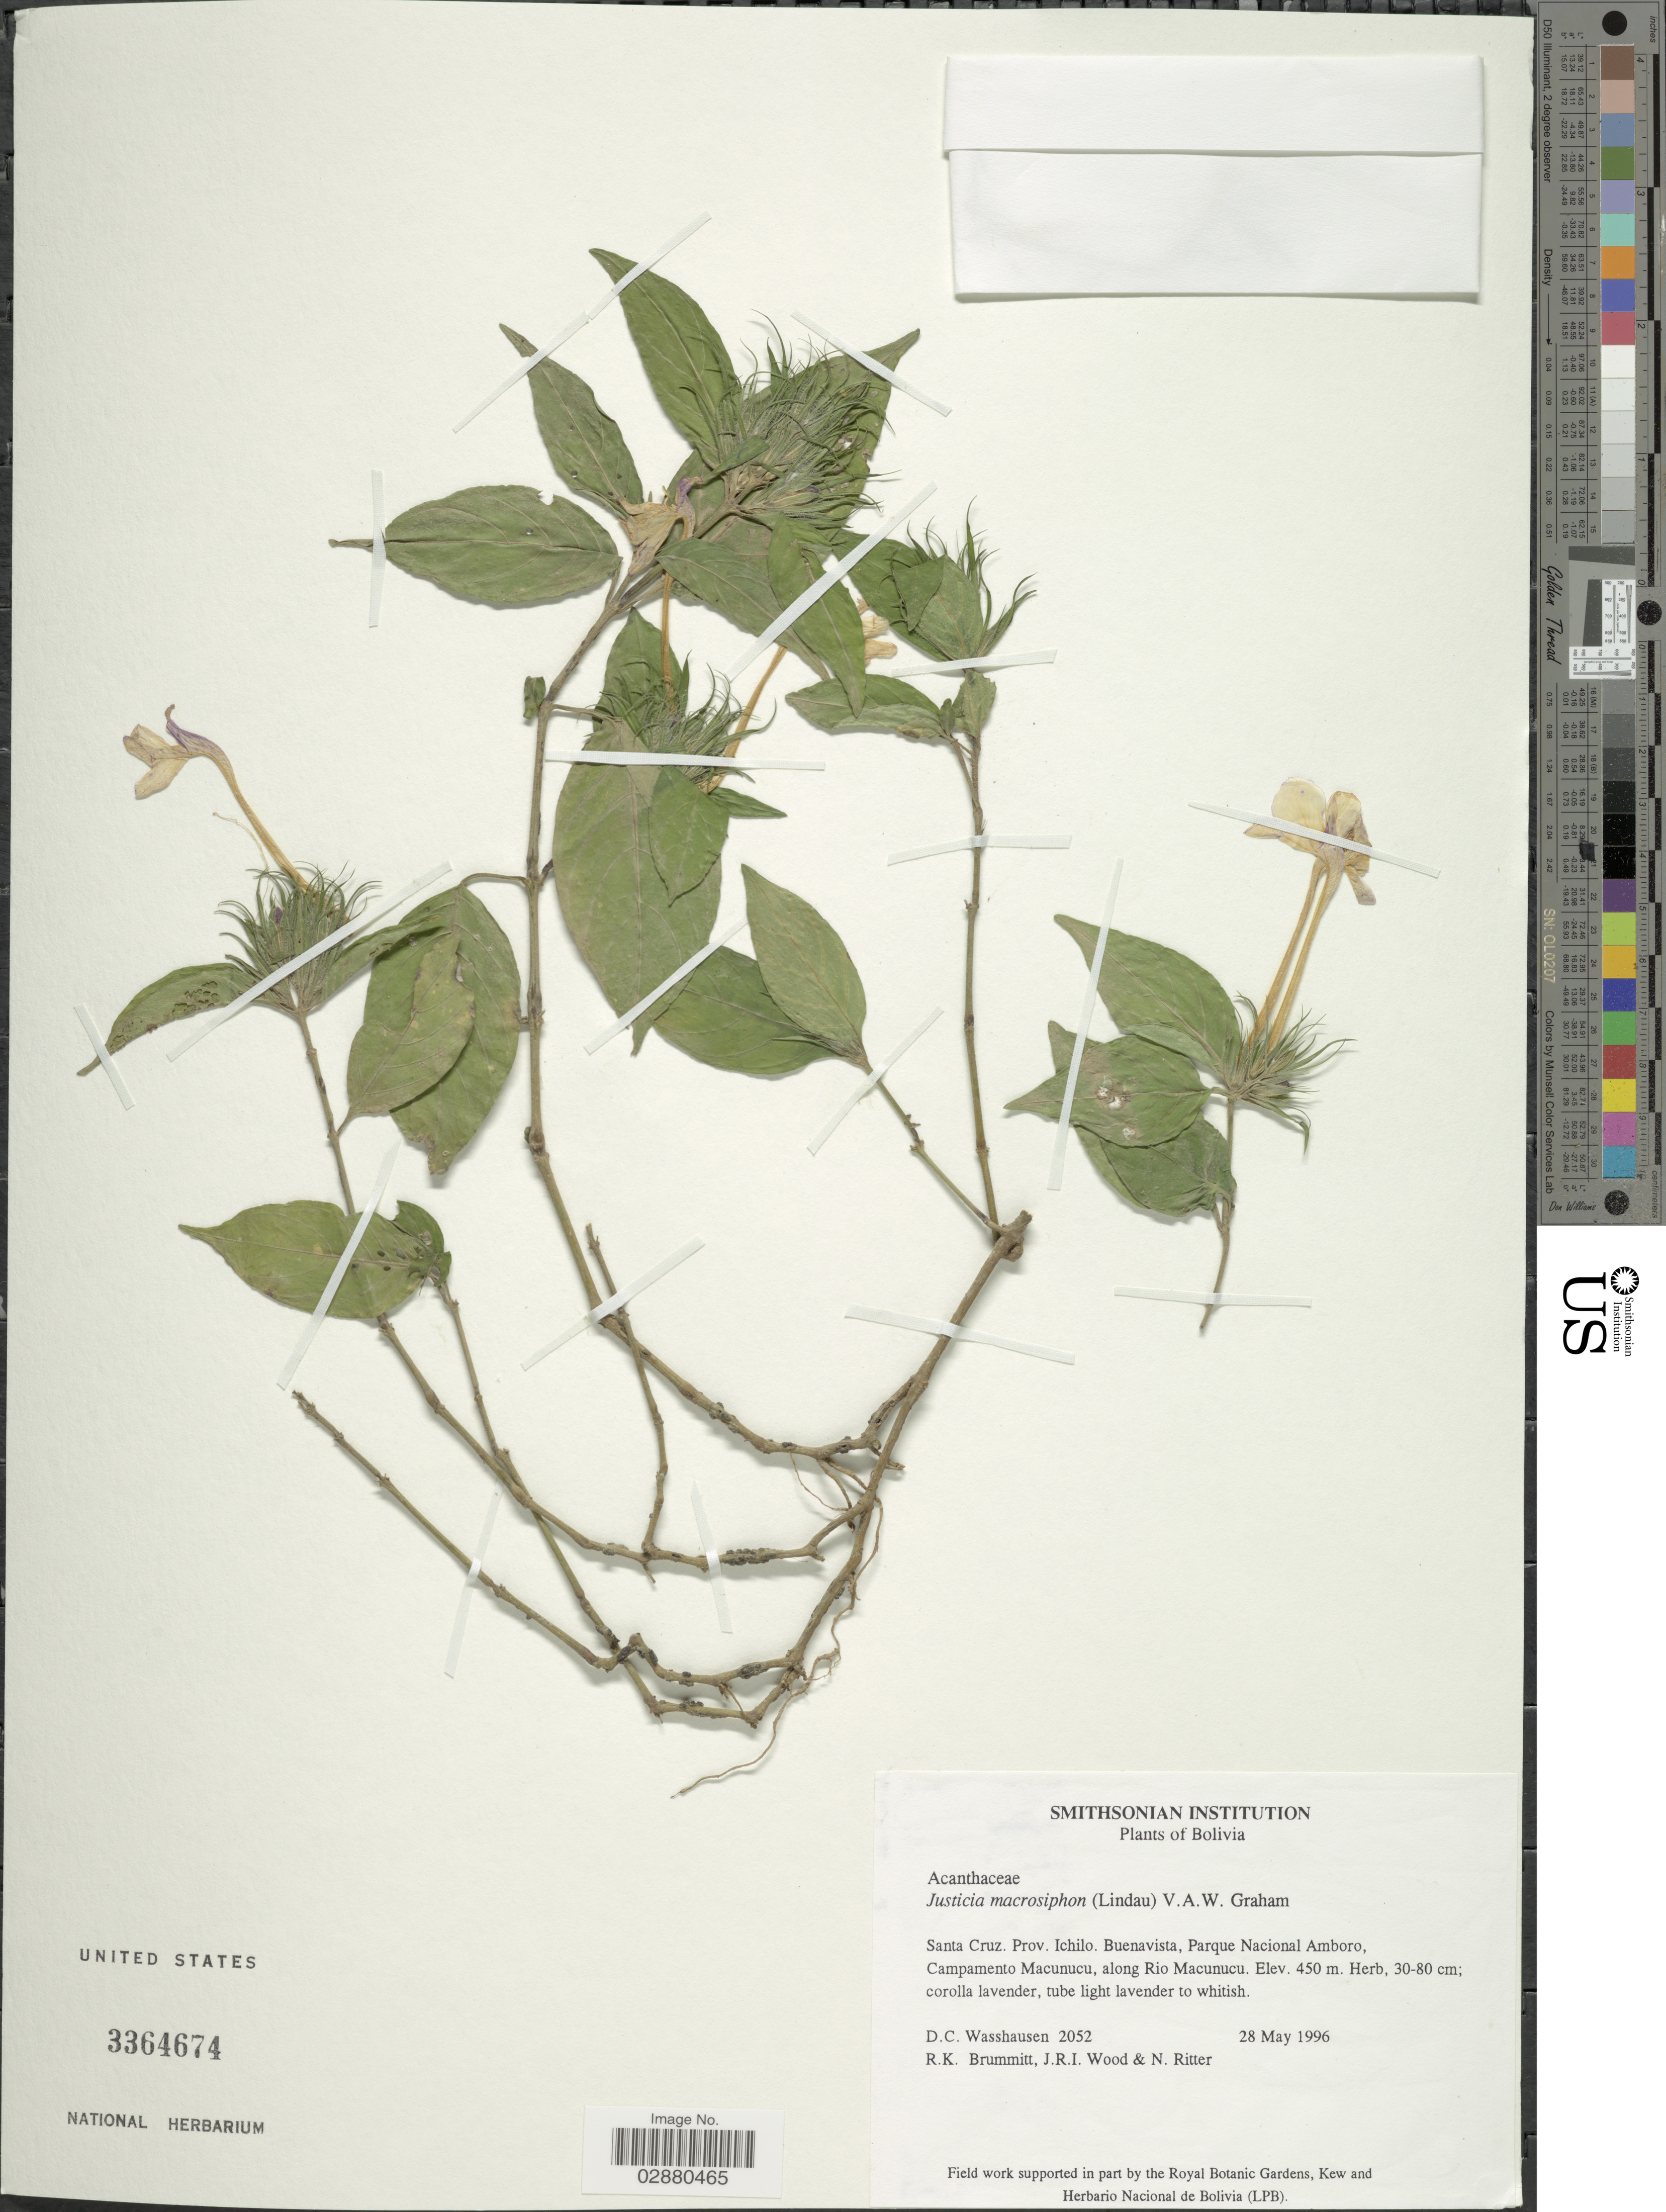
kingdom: Plantae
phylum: Tracheophyta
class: Magnoliopsida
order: Lamiales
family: Acanthaceae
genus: Justicia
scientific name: Justicia riedeliana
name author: (Nees) V.A.W. Graham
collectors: D. C. Wasshausen, R. K. Brummitt, J. R. I. Wood & N. Ritter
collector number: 2052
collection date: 1996-05-28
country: Bolivia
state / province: Santa Cruz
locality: Prov. Ichilo. Buenavista, Parque Nacional Amboro, Campamento Macunucu, along Rio Macunucu.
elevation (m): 450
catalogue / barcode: US 3364674